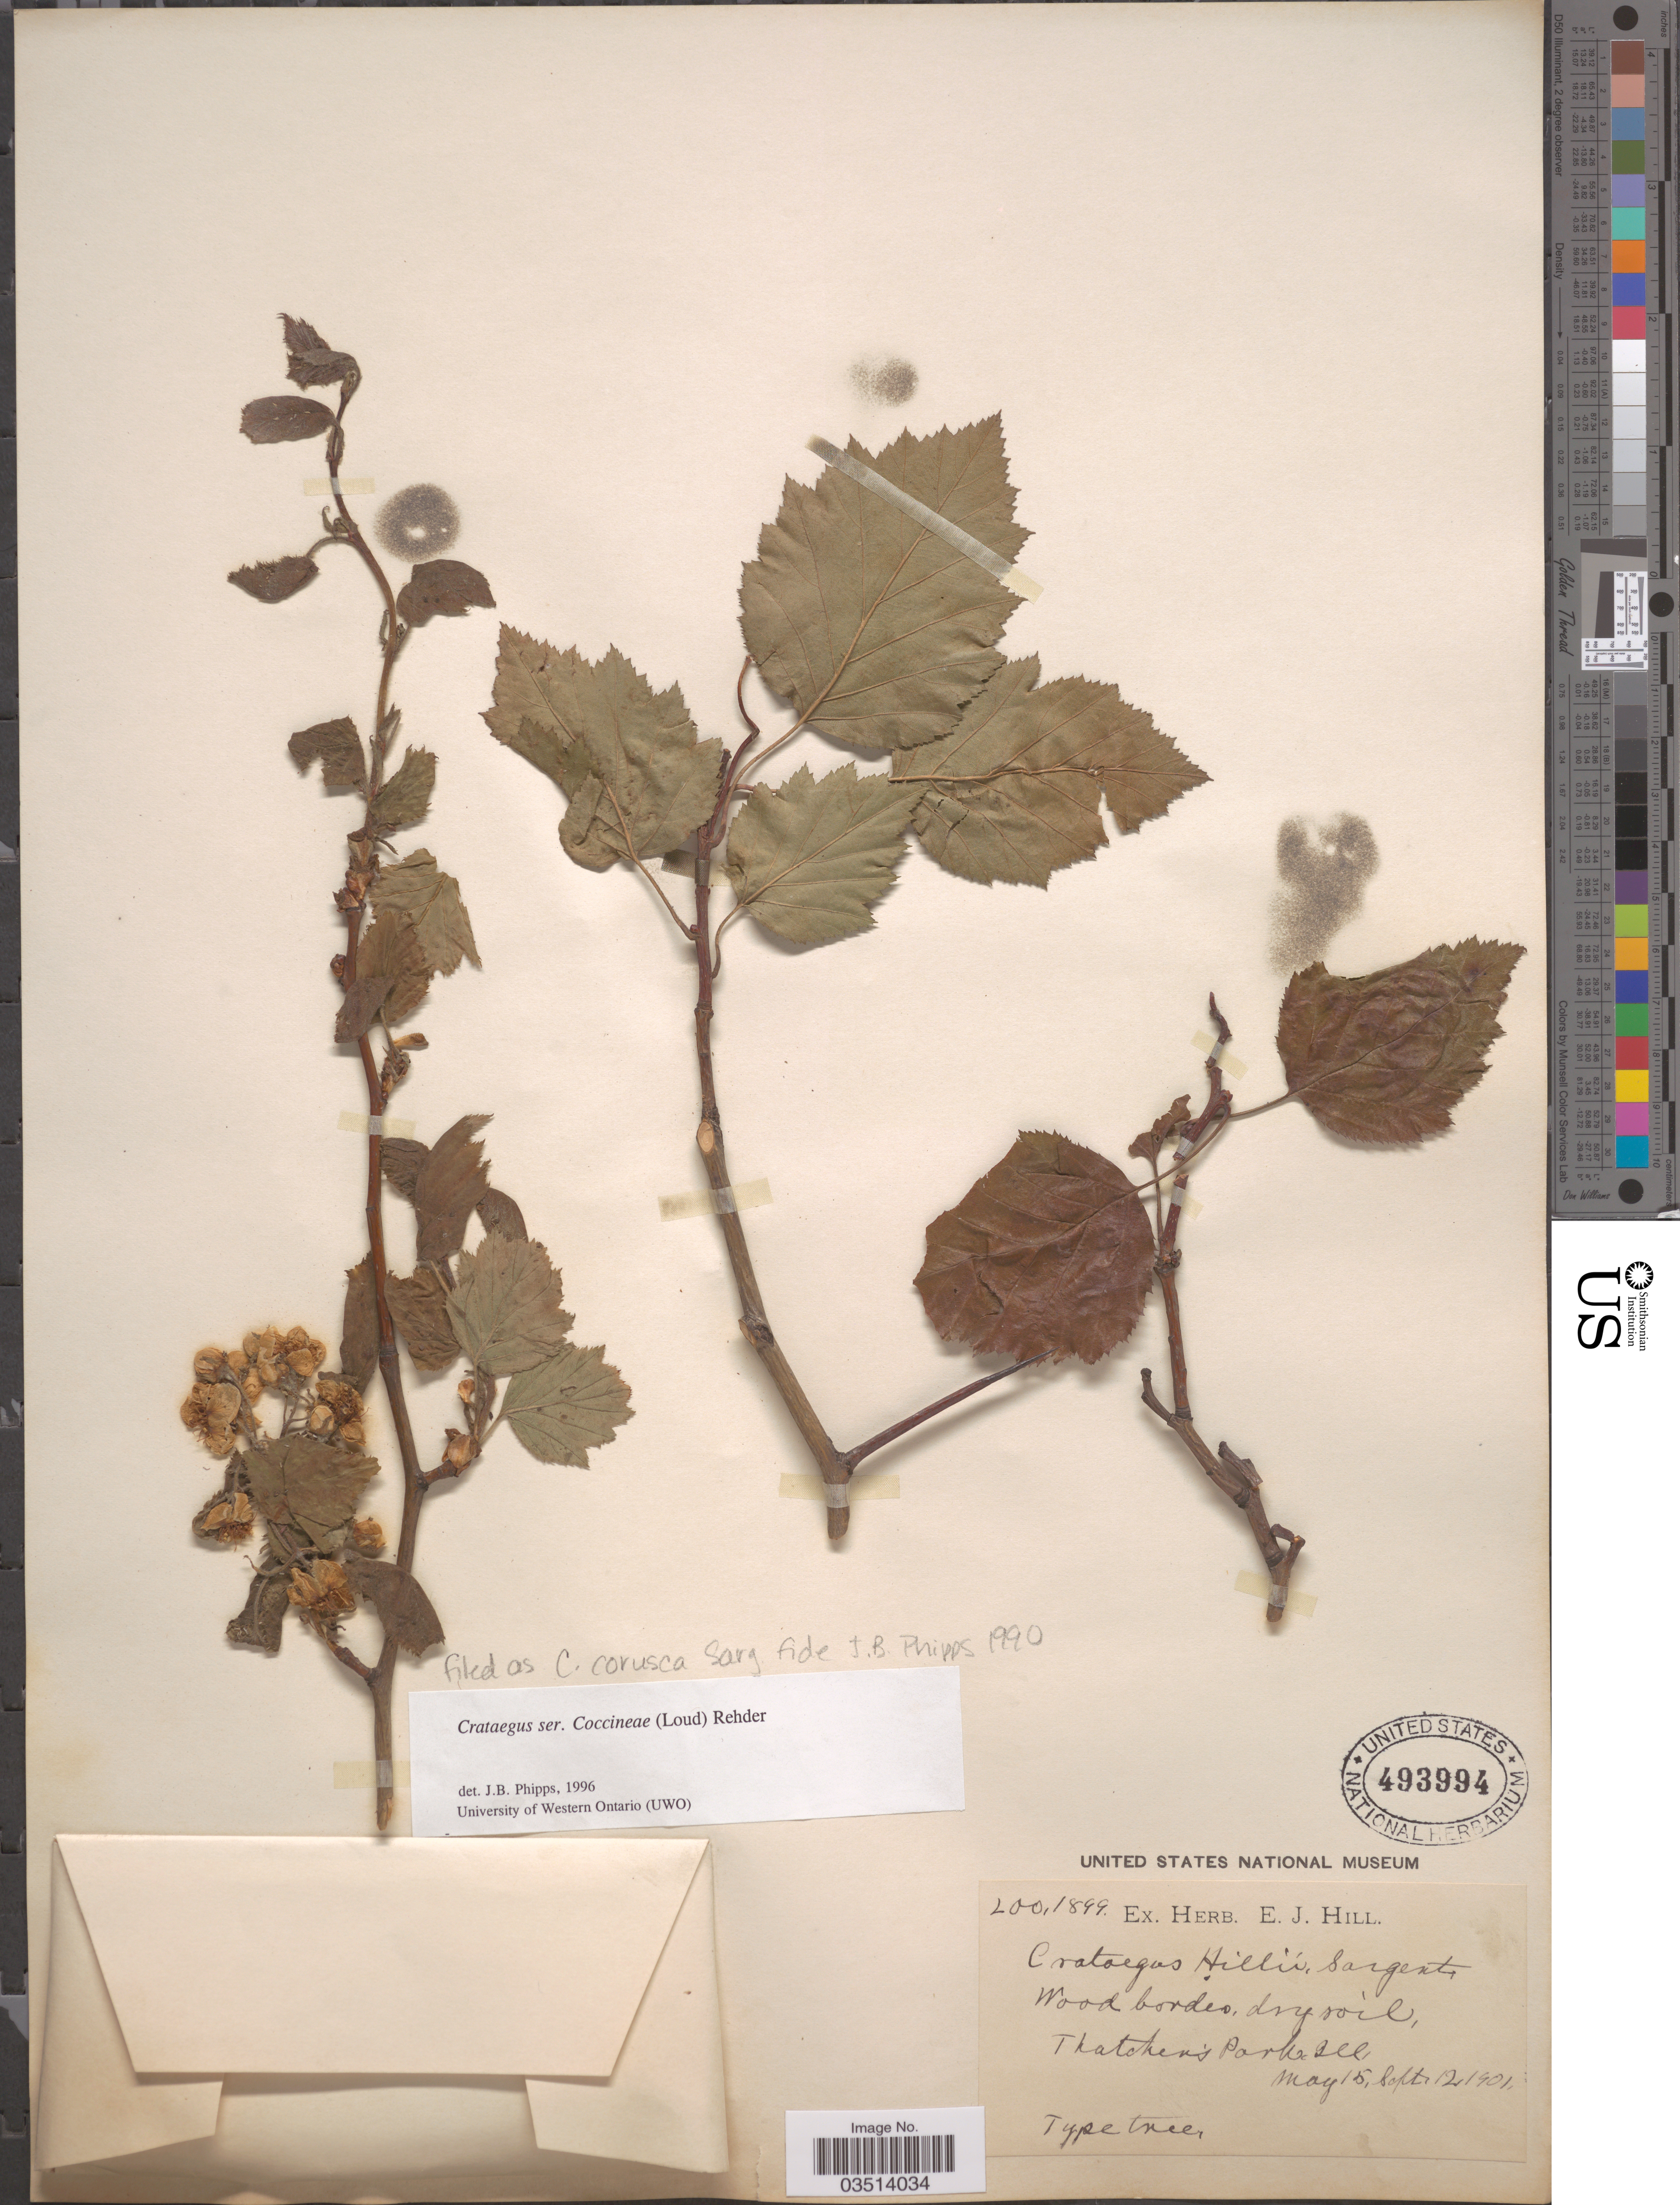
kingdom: Plantae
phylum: Tracheophyta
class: Magnoliopsida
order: Rosales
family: Rosaceae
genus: Crataegus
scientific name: Crataegus corusca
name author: Sarg.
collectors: Ex herb. E. J. Hill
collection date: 1901-05-15/1901-09-12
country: United States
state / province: Illinois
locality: Thatcher's Park.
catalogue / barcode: US 493994